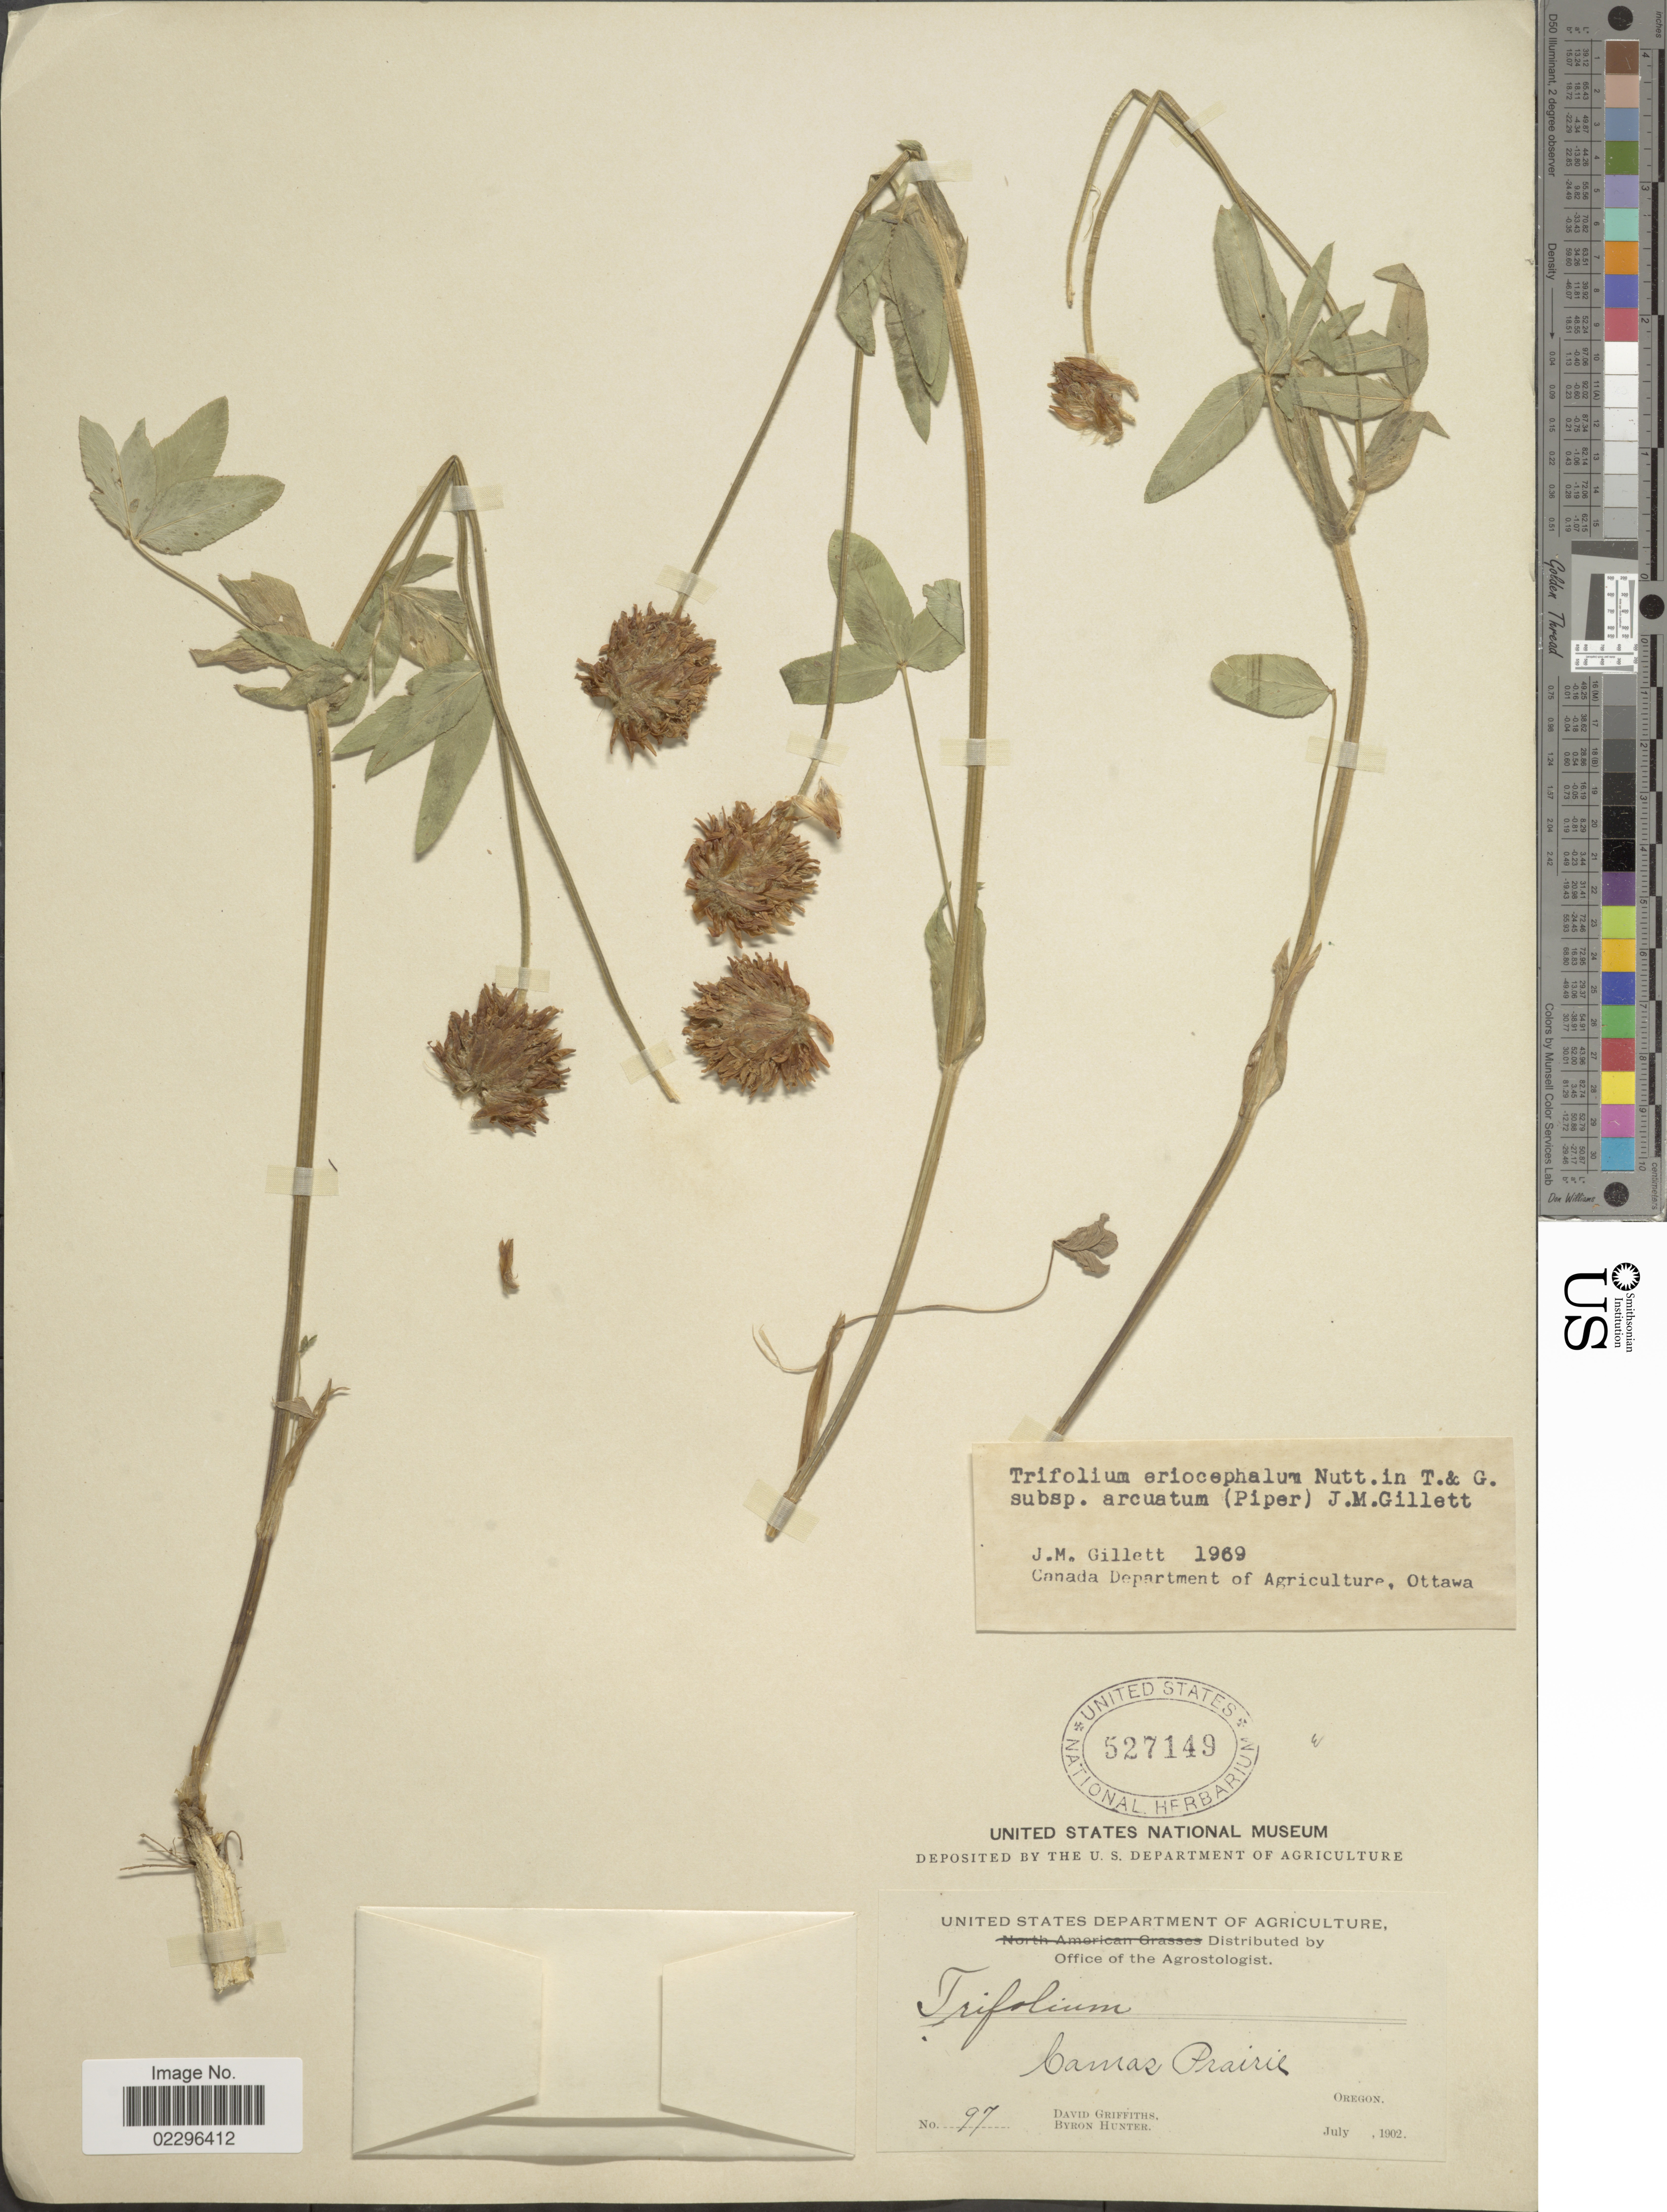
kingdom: Plantae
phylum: Tracheophyta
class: Magnoliopsida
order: Fabales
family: Fabaceae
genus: Trifolium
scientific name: Trifolium eriocephalum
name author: Nutt.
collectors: D. Griffiths & B. Hunter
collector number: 97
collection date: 1902-07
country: United States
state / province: Oregon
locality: Camas Prairie.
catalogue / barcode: US 527149